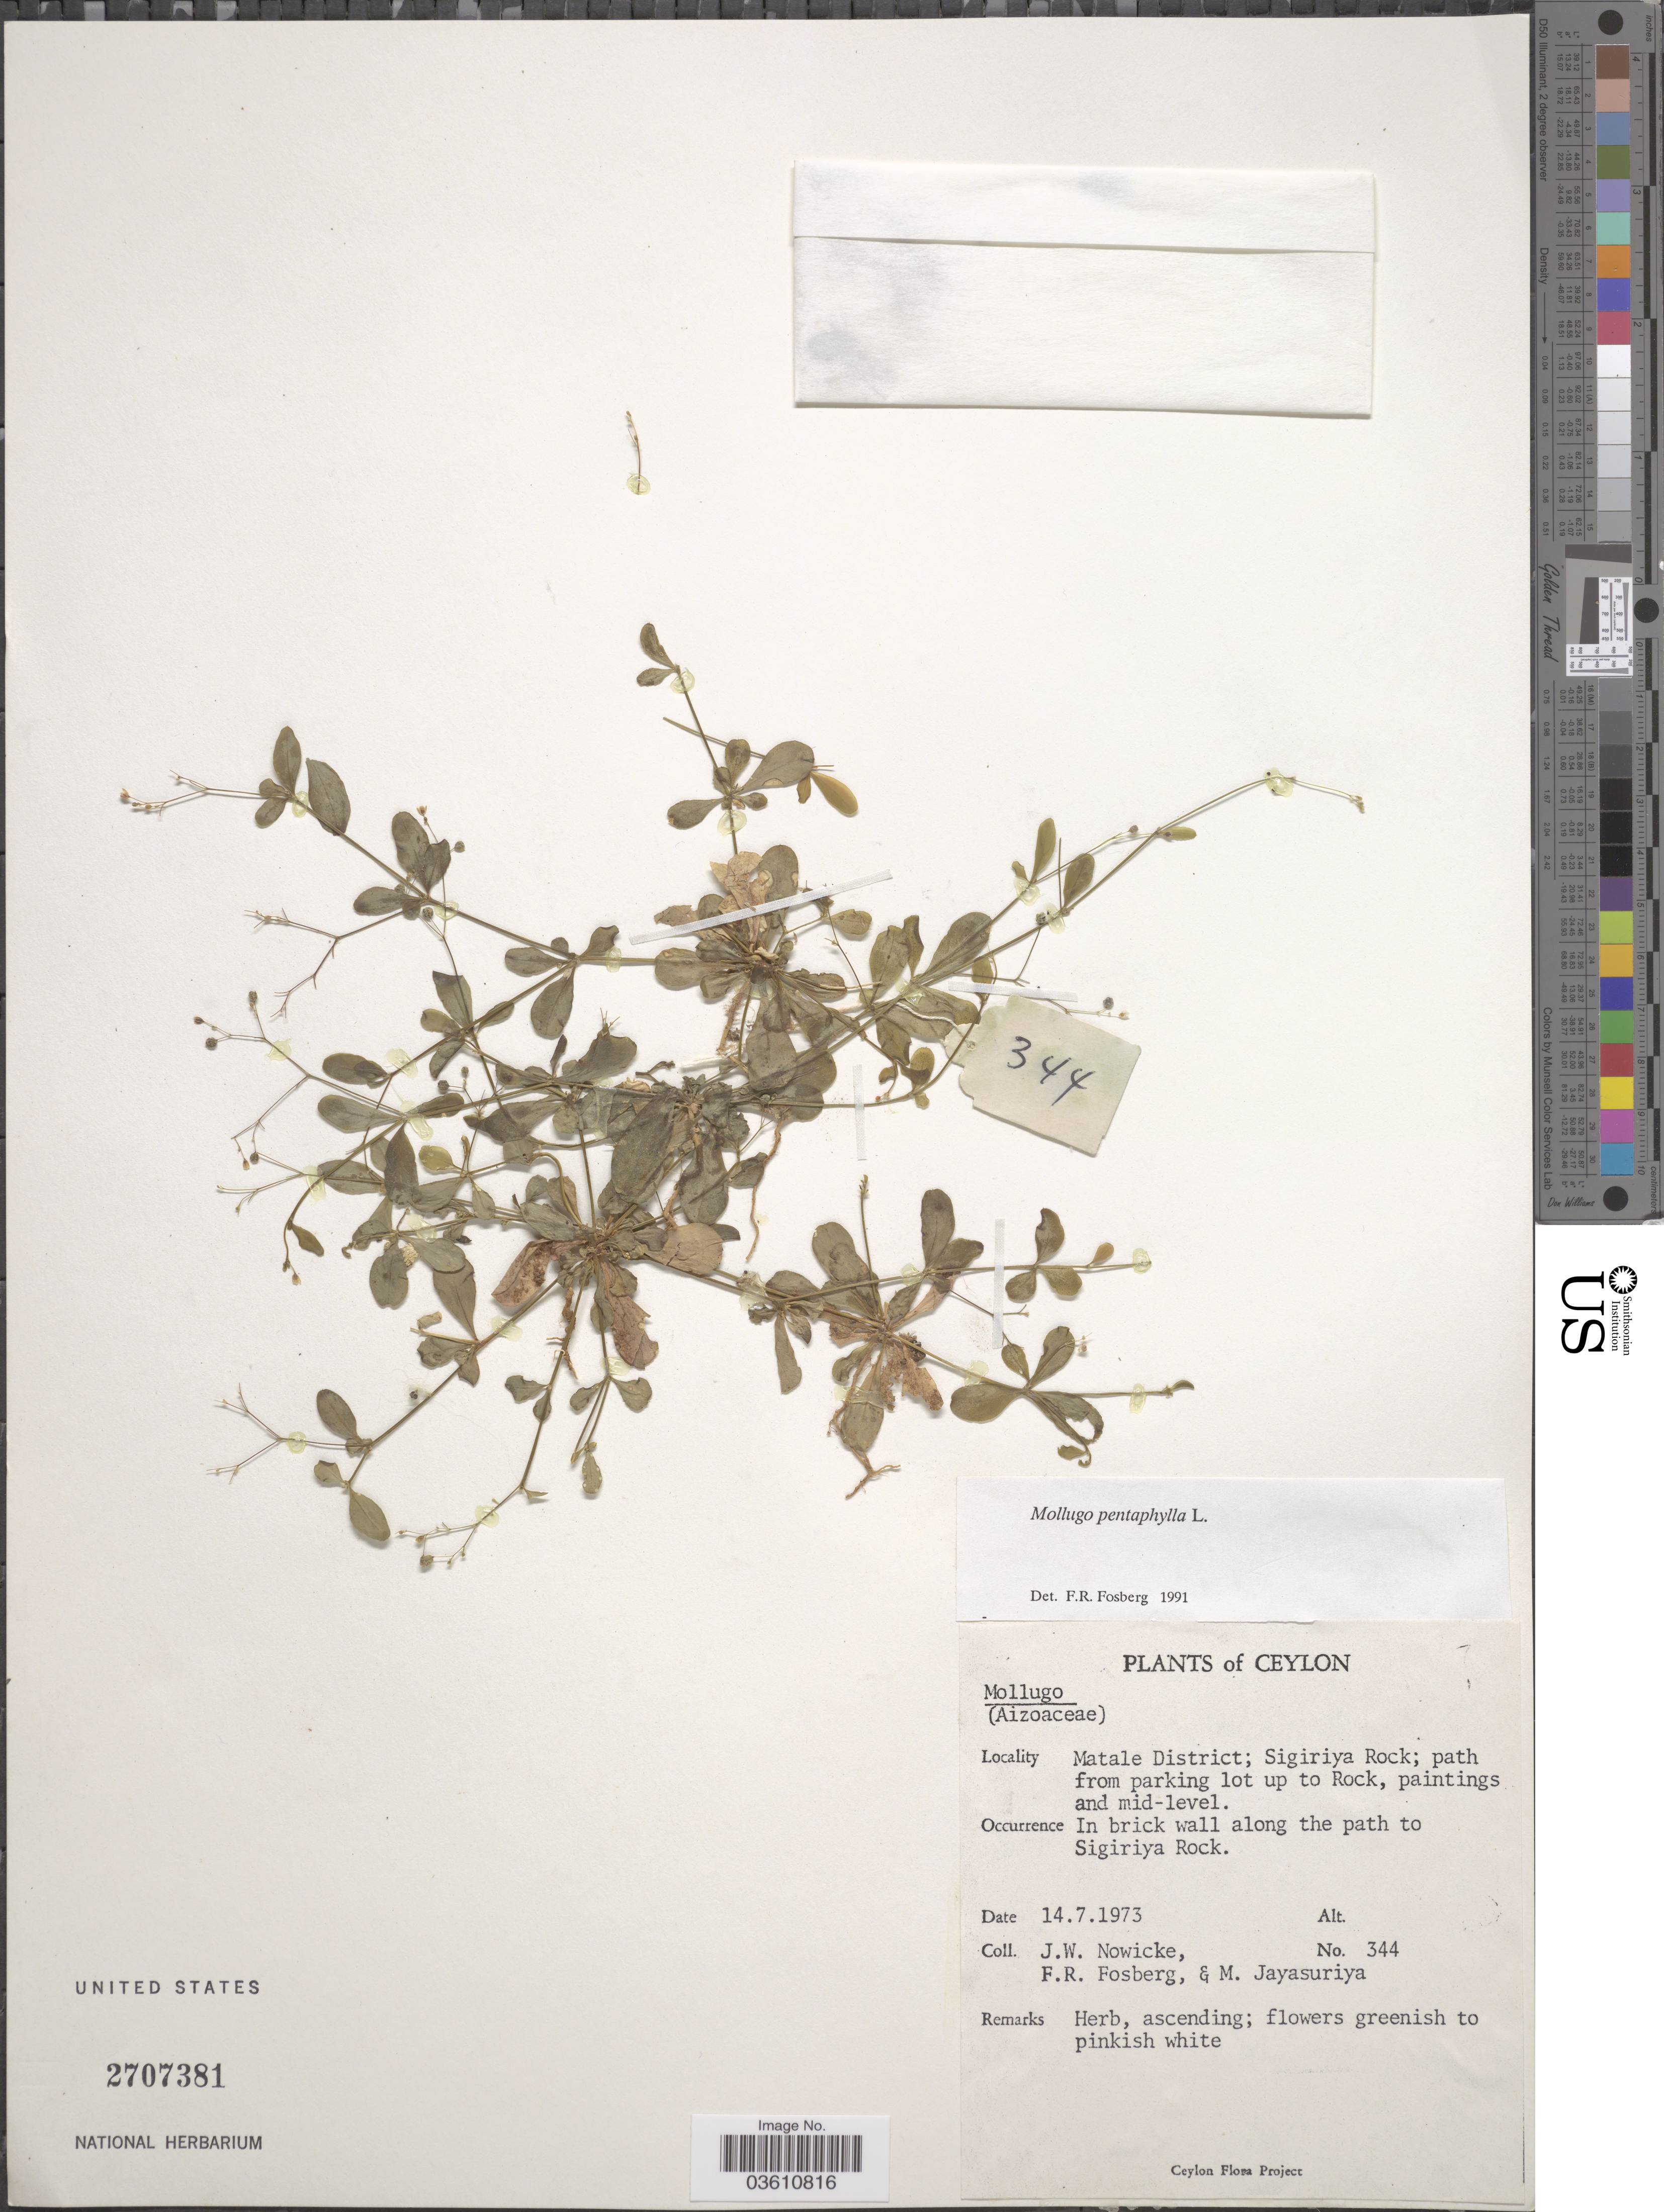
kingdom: Plantae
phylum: Tracheophyta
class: Magnoliopsida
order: Caryophyllales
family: Molluginaceae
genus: Trigastrotheca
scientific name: Trigastrotheca pentaphylla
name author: (L.) Thulin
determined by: Strong, Mark T., (BOT), Smithsonian Institution - National Museum of Natural History (UNITED STATES)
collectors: J. W. Nowicke, F. R. Fosberg & M. Jayasuriya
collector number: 344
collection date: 1973-07-14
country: Sri Lanka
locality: Ceylon. Matale District; Sigiriya Rock; path from parking lot up to Rock.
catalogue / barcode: US 2707381